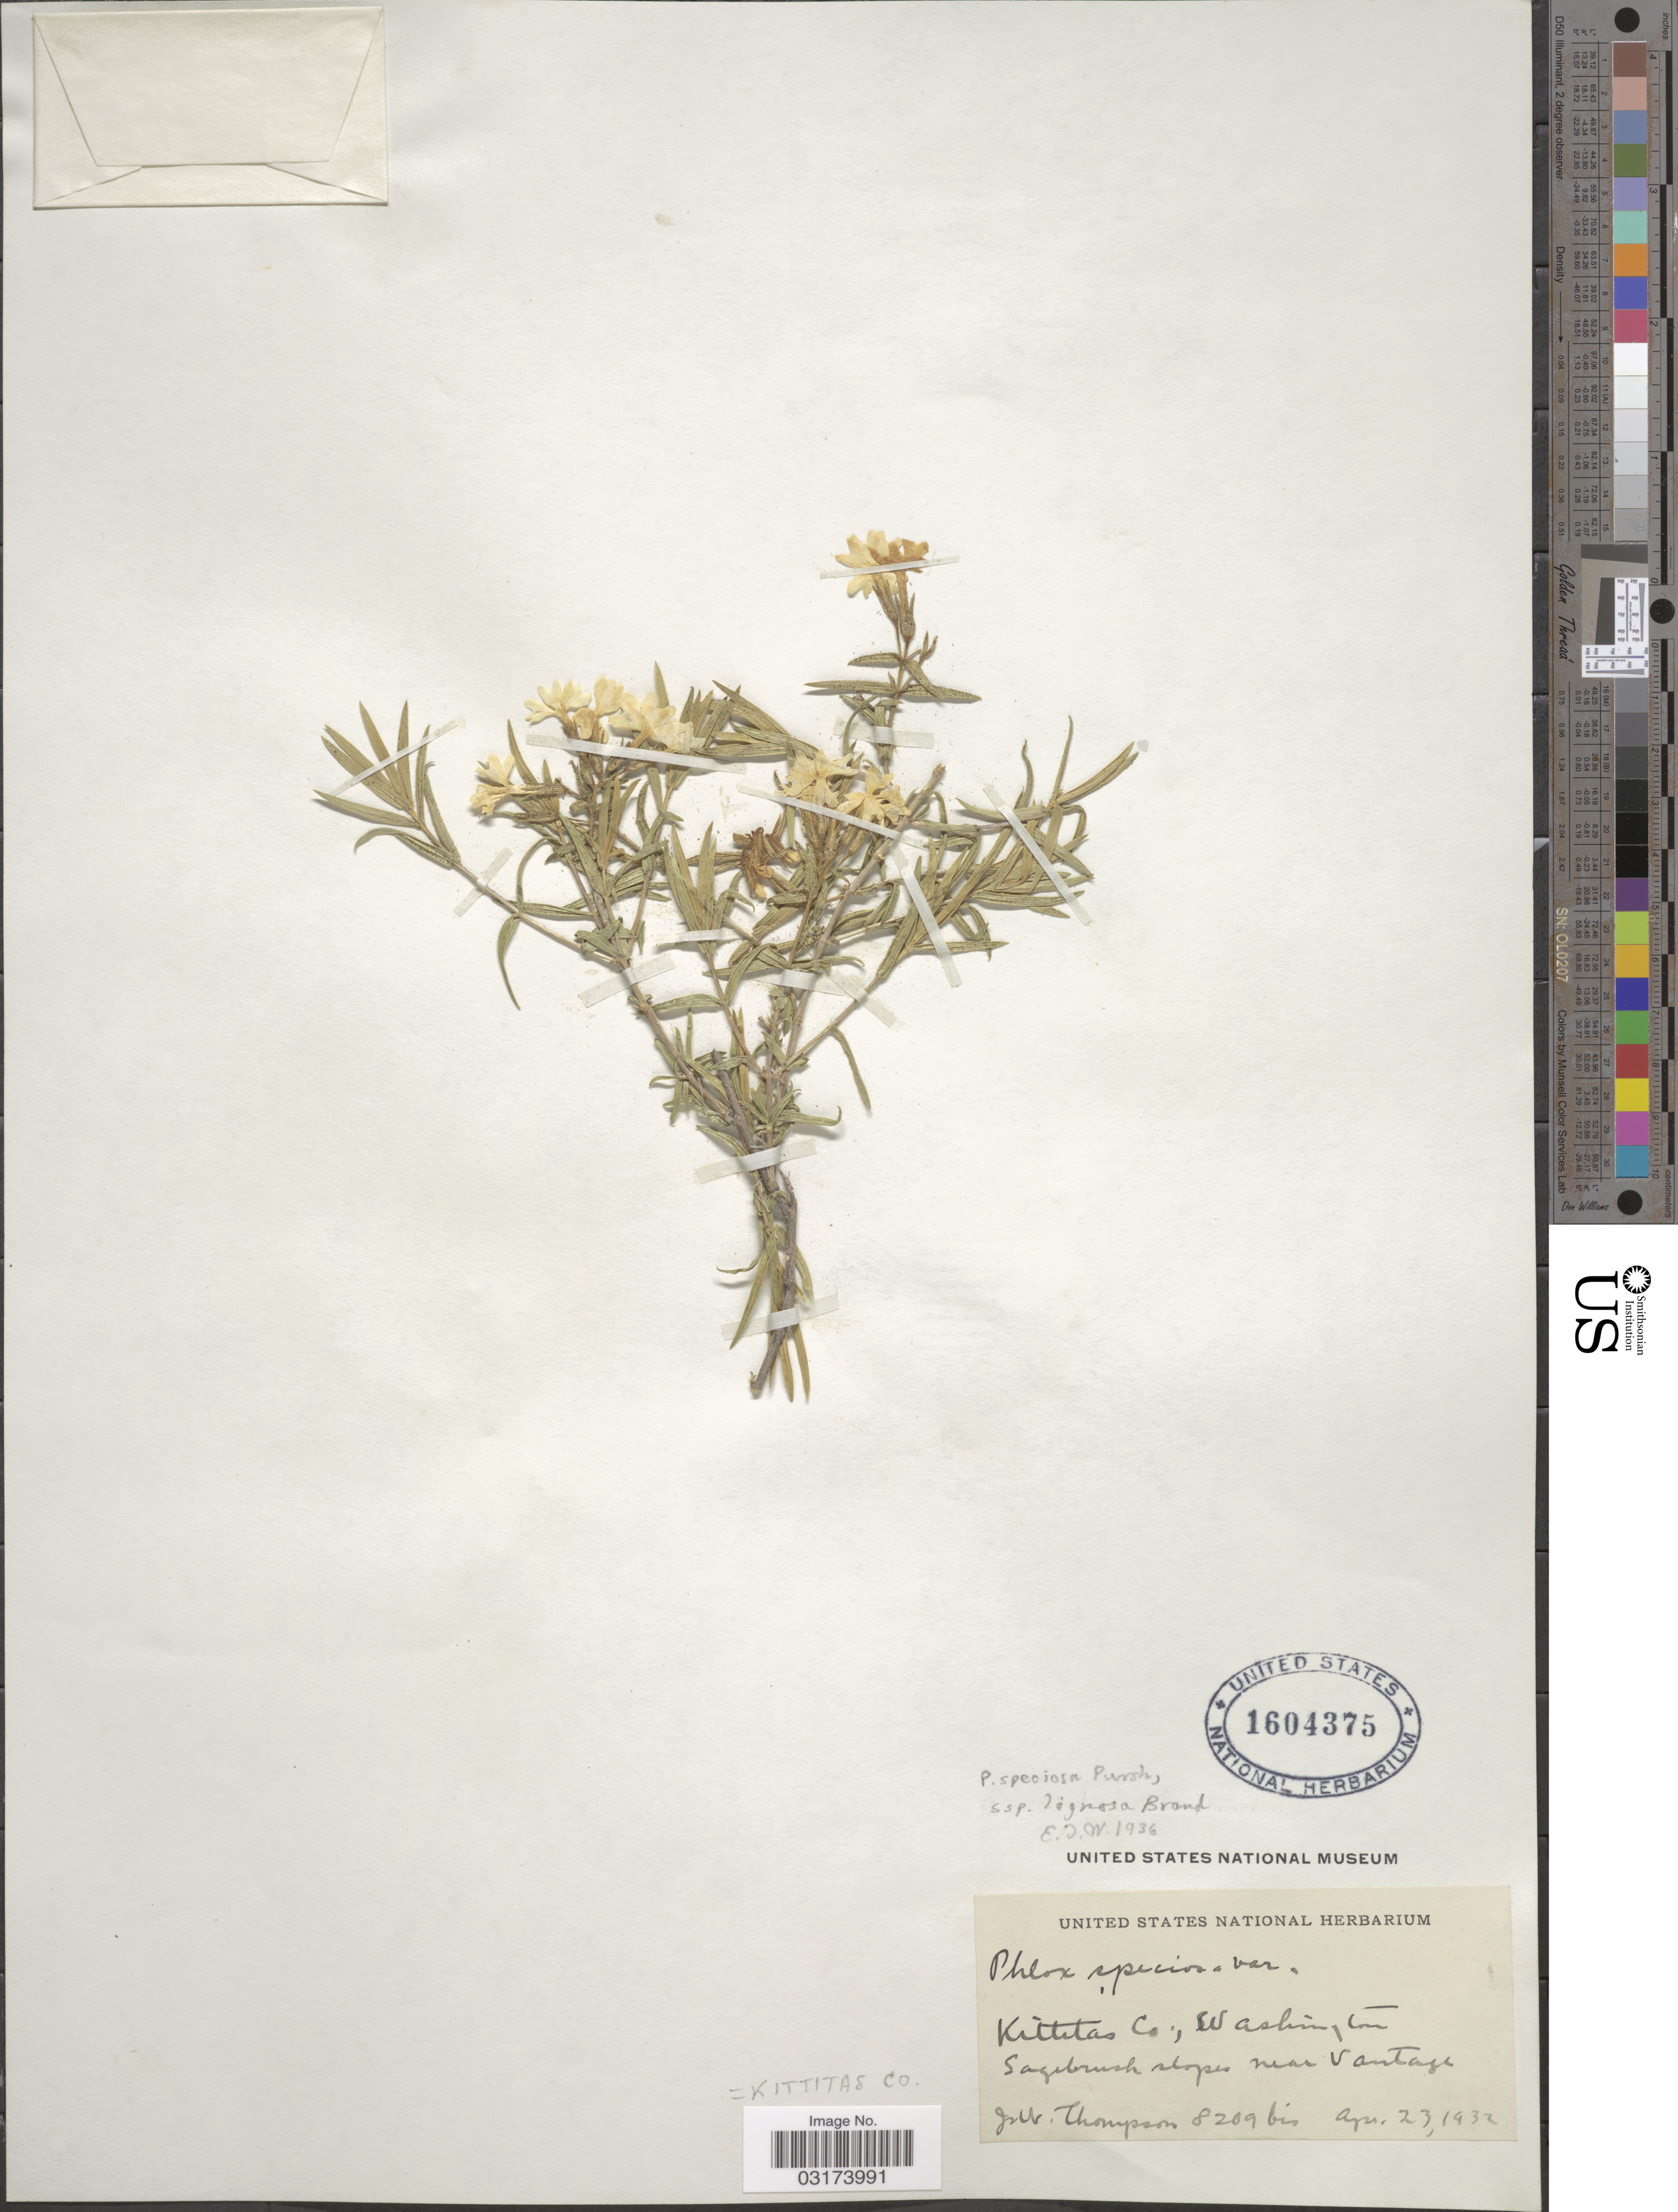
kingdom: Plantae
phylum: Tracheophyta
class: Magnoliopsida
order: Ericales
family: Polemoniaceae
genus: Phlox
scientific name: Phlox speciosa subsp. lignosa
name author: Brand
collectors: J. Thompson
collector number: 8209bis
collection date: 1932-04-23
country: United States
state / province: Washington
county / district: Kittitas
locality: Kittitas Co., Washington, Sagebrush slopes near Vantage.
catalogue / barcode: US 1604375